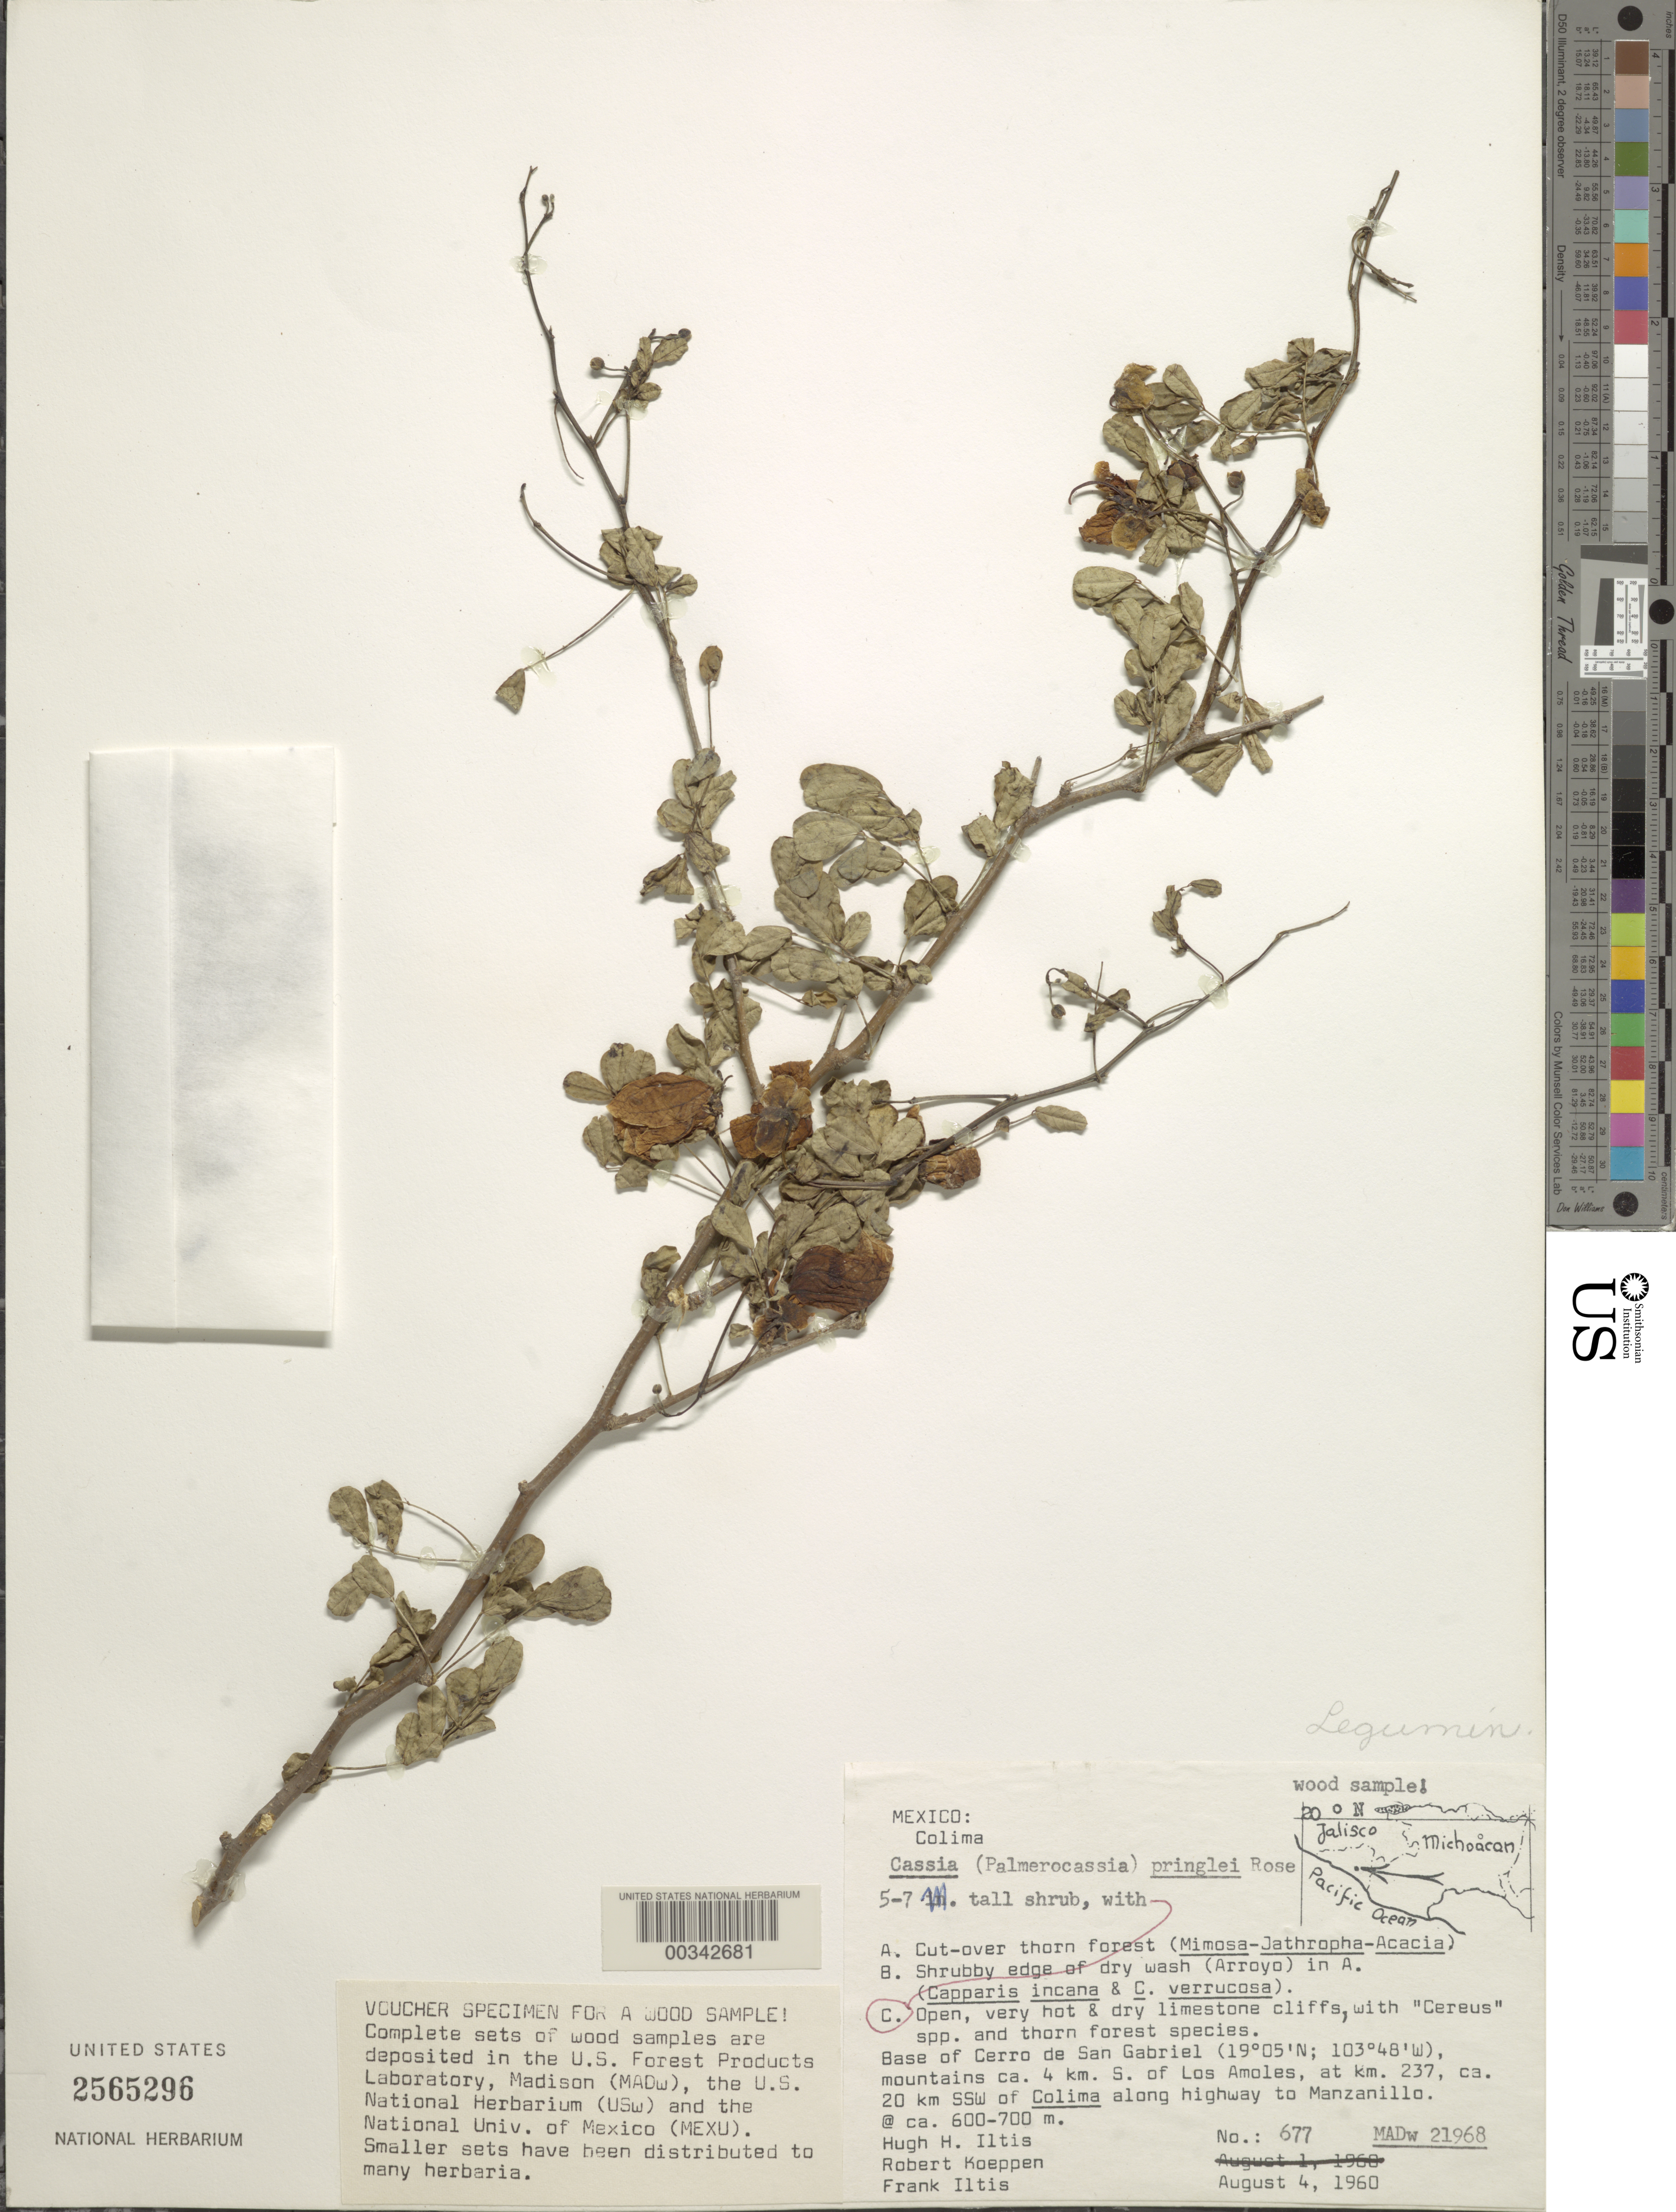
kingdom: Plantae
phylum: Tracheophyta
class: Magnoliopsida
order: Fabales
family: Fabaceae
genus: Senna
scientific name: Senna wislizeni var. pringlei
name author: (Rose) H.S. Irwin & Barneby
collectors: H. H. Iltis, R. C. Koeppen & F. S. Iltis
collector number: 677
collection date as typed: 04 Aug 1960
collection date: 1960-08-04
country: Mexico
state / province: Colima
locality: Base of Cerro de San Gabriel, mountains ca 4 km S of Los Amoles, at km 237, ca 20 km SSW of Colima along highway to Manzanillo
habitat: Open very hot and dry limestone cliffs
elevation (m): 600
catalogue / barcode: US 2565296